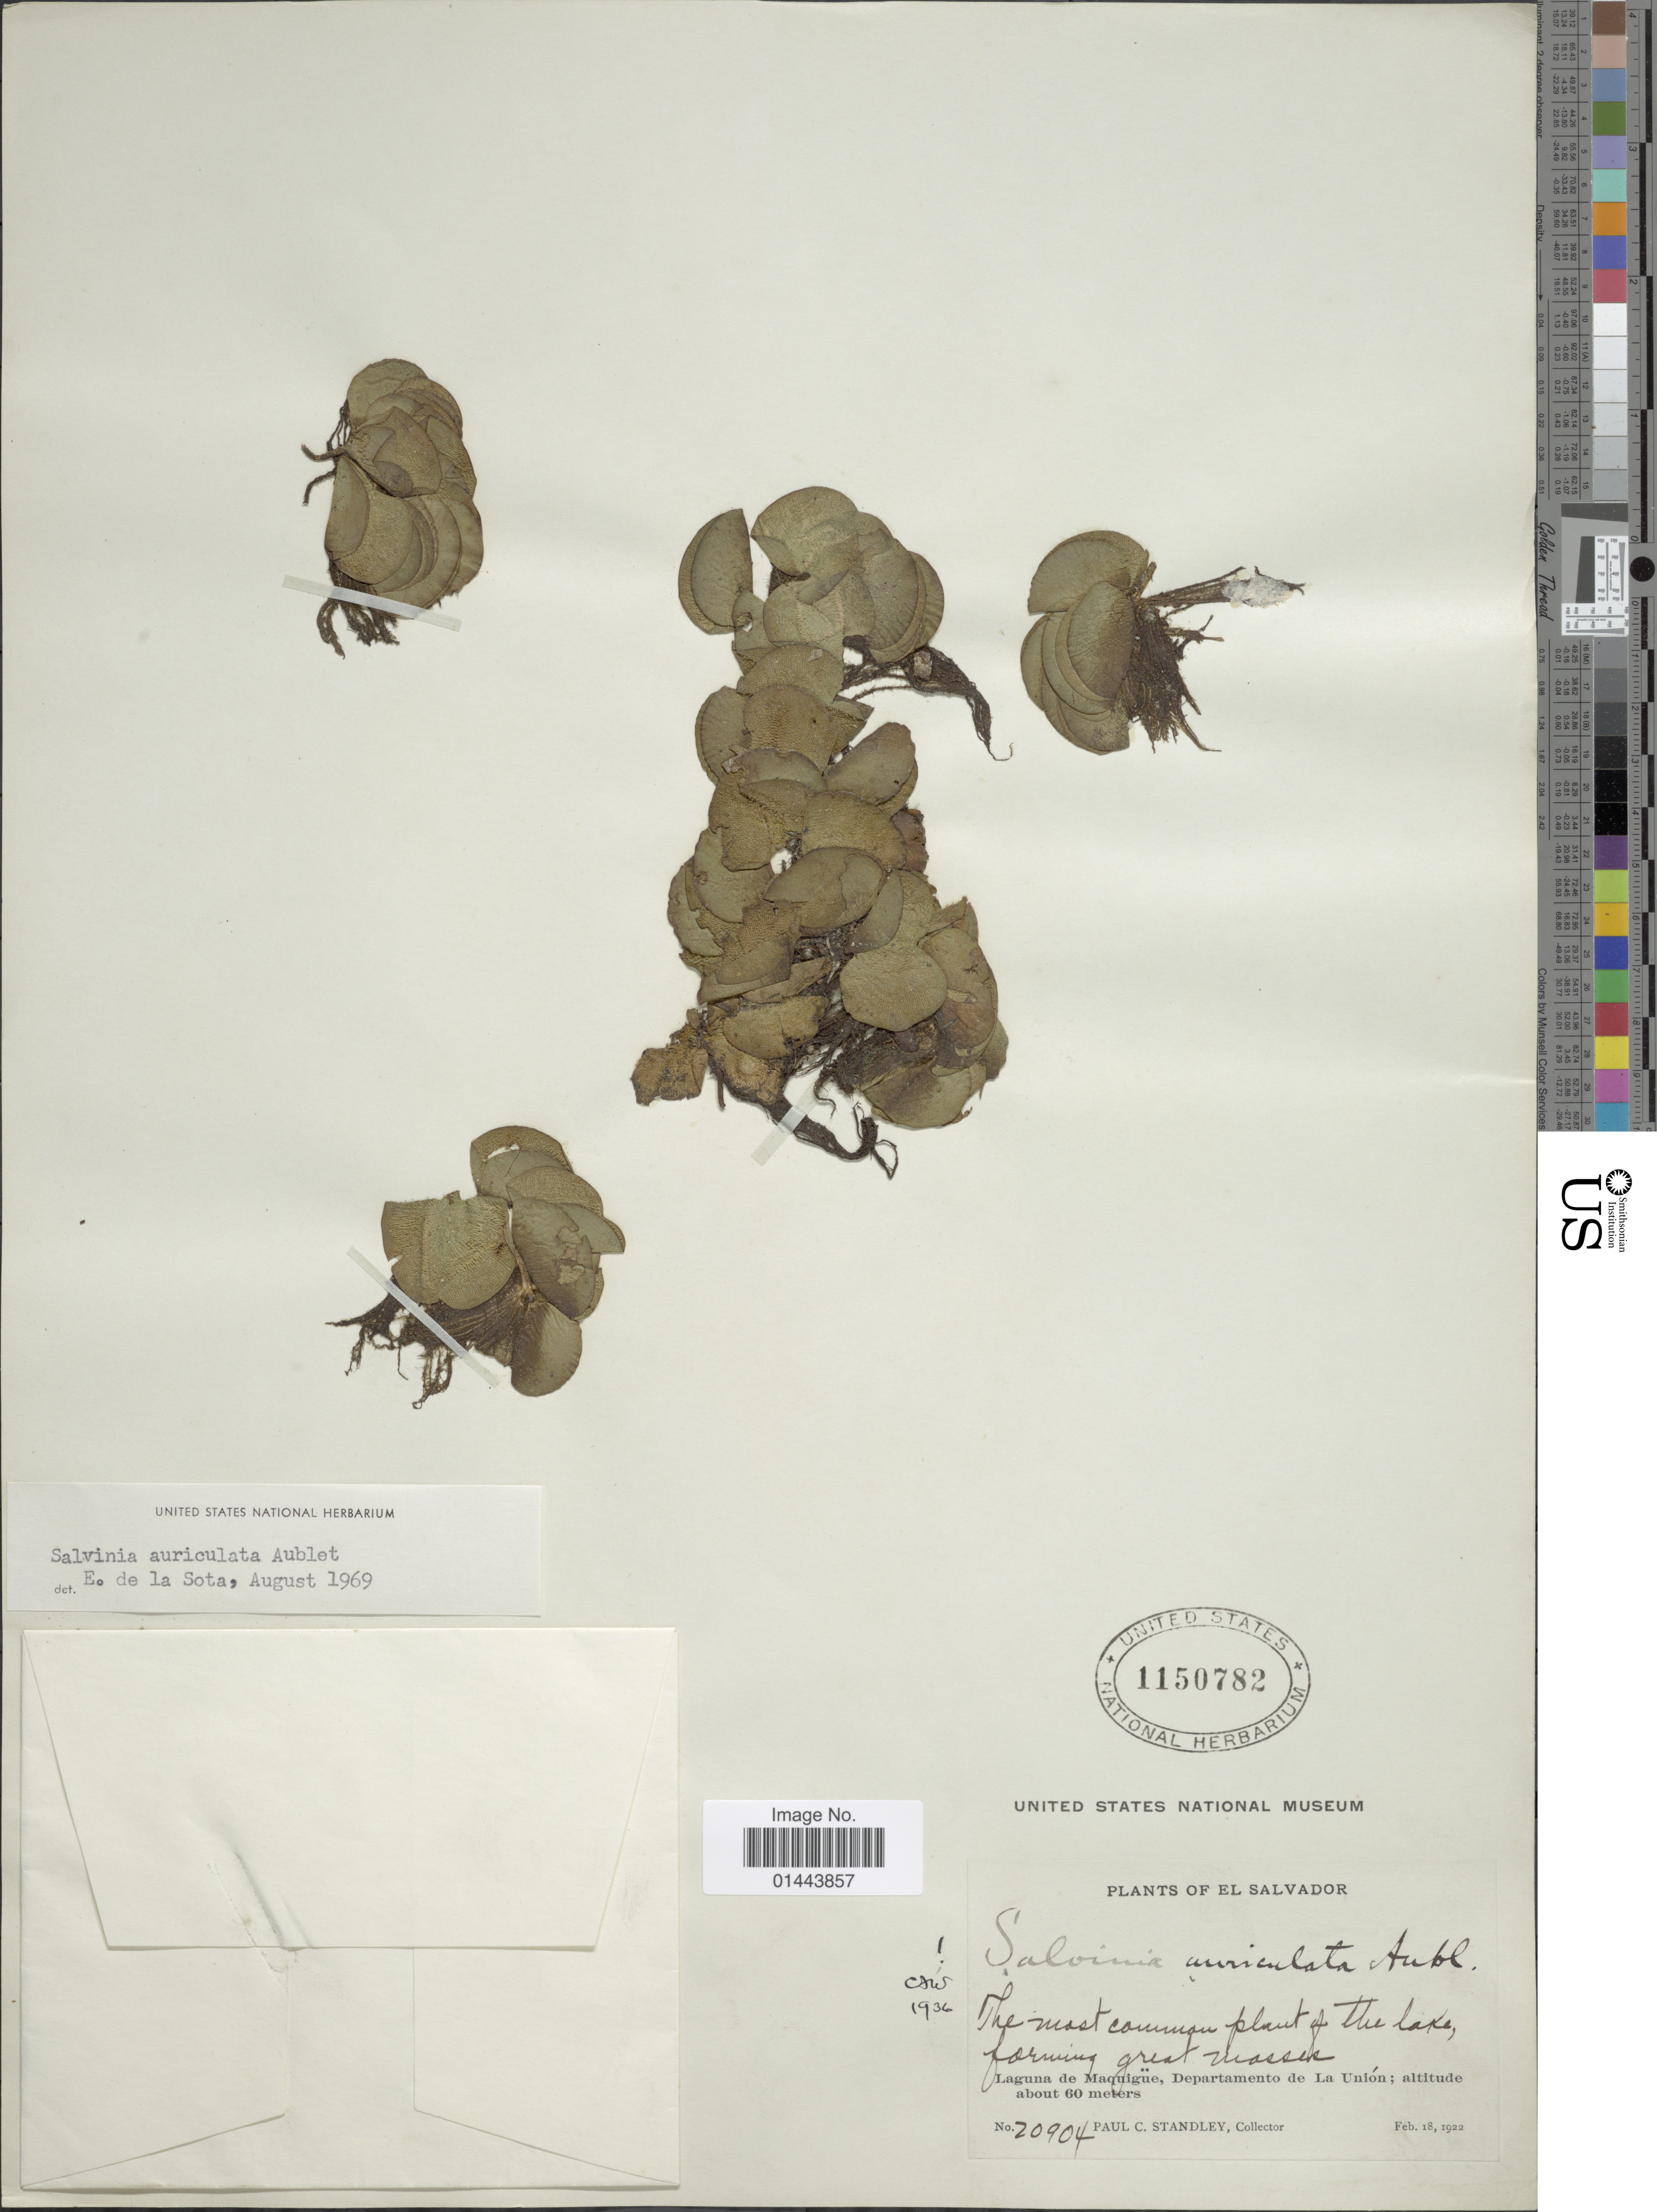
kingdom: Plantae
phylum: Tracheophyta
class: Polypodiopsida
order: Salviniales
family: Salviniaceae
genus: Salvinia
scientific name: Salvinia auriculata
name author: Aubl.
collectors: P. C. Standley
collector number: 20904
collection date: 1922-02-18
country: El Salvador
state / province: La Union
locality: The most common plant of the lake, forming great masses. Laguna de Maquigüe, departamento de La Unión.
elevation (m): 60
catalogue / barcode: US 1150782